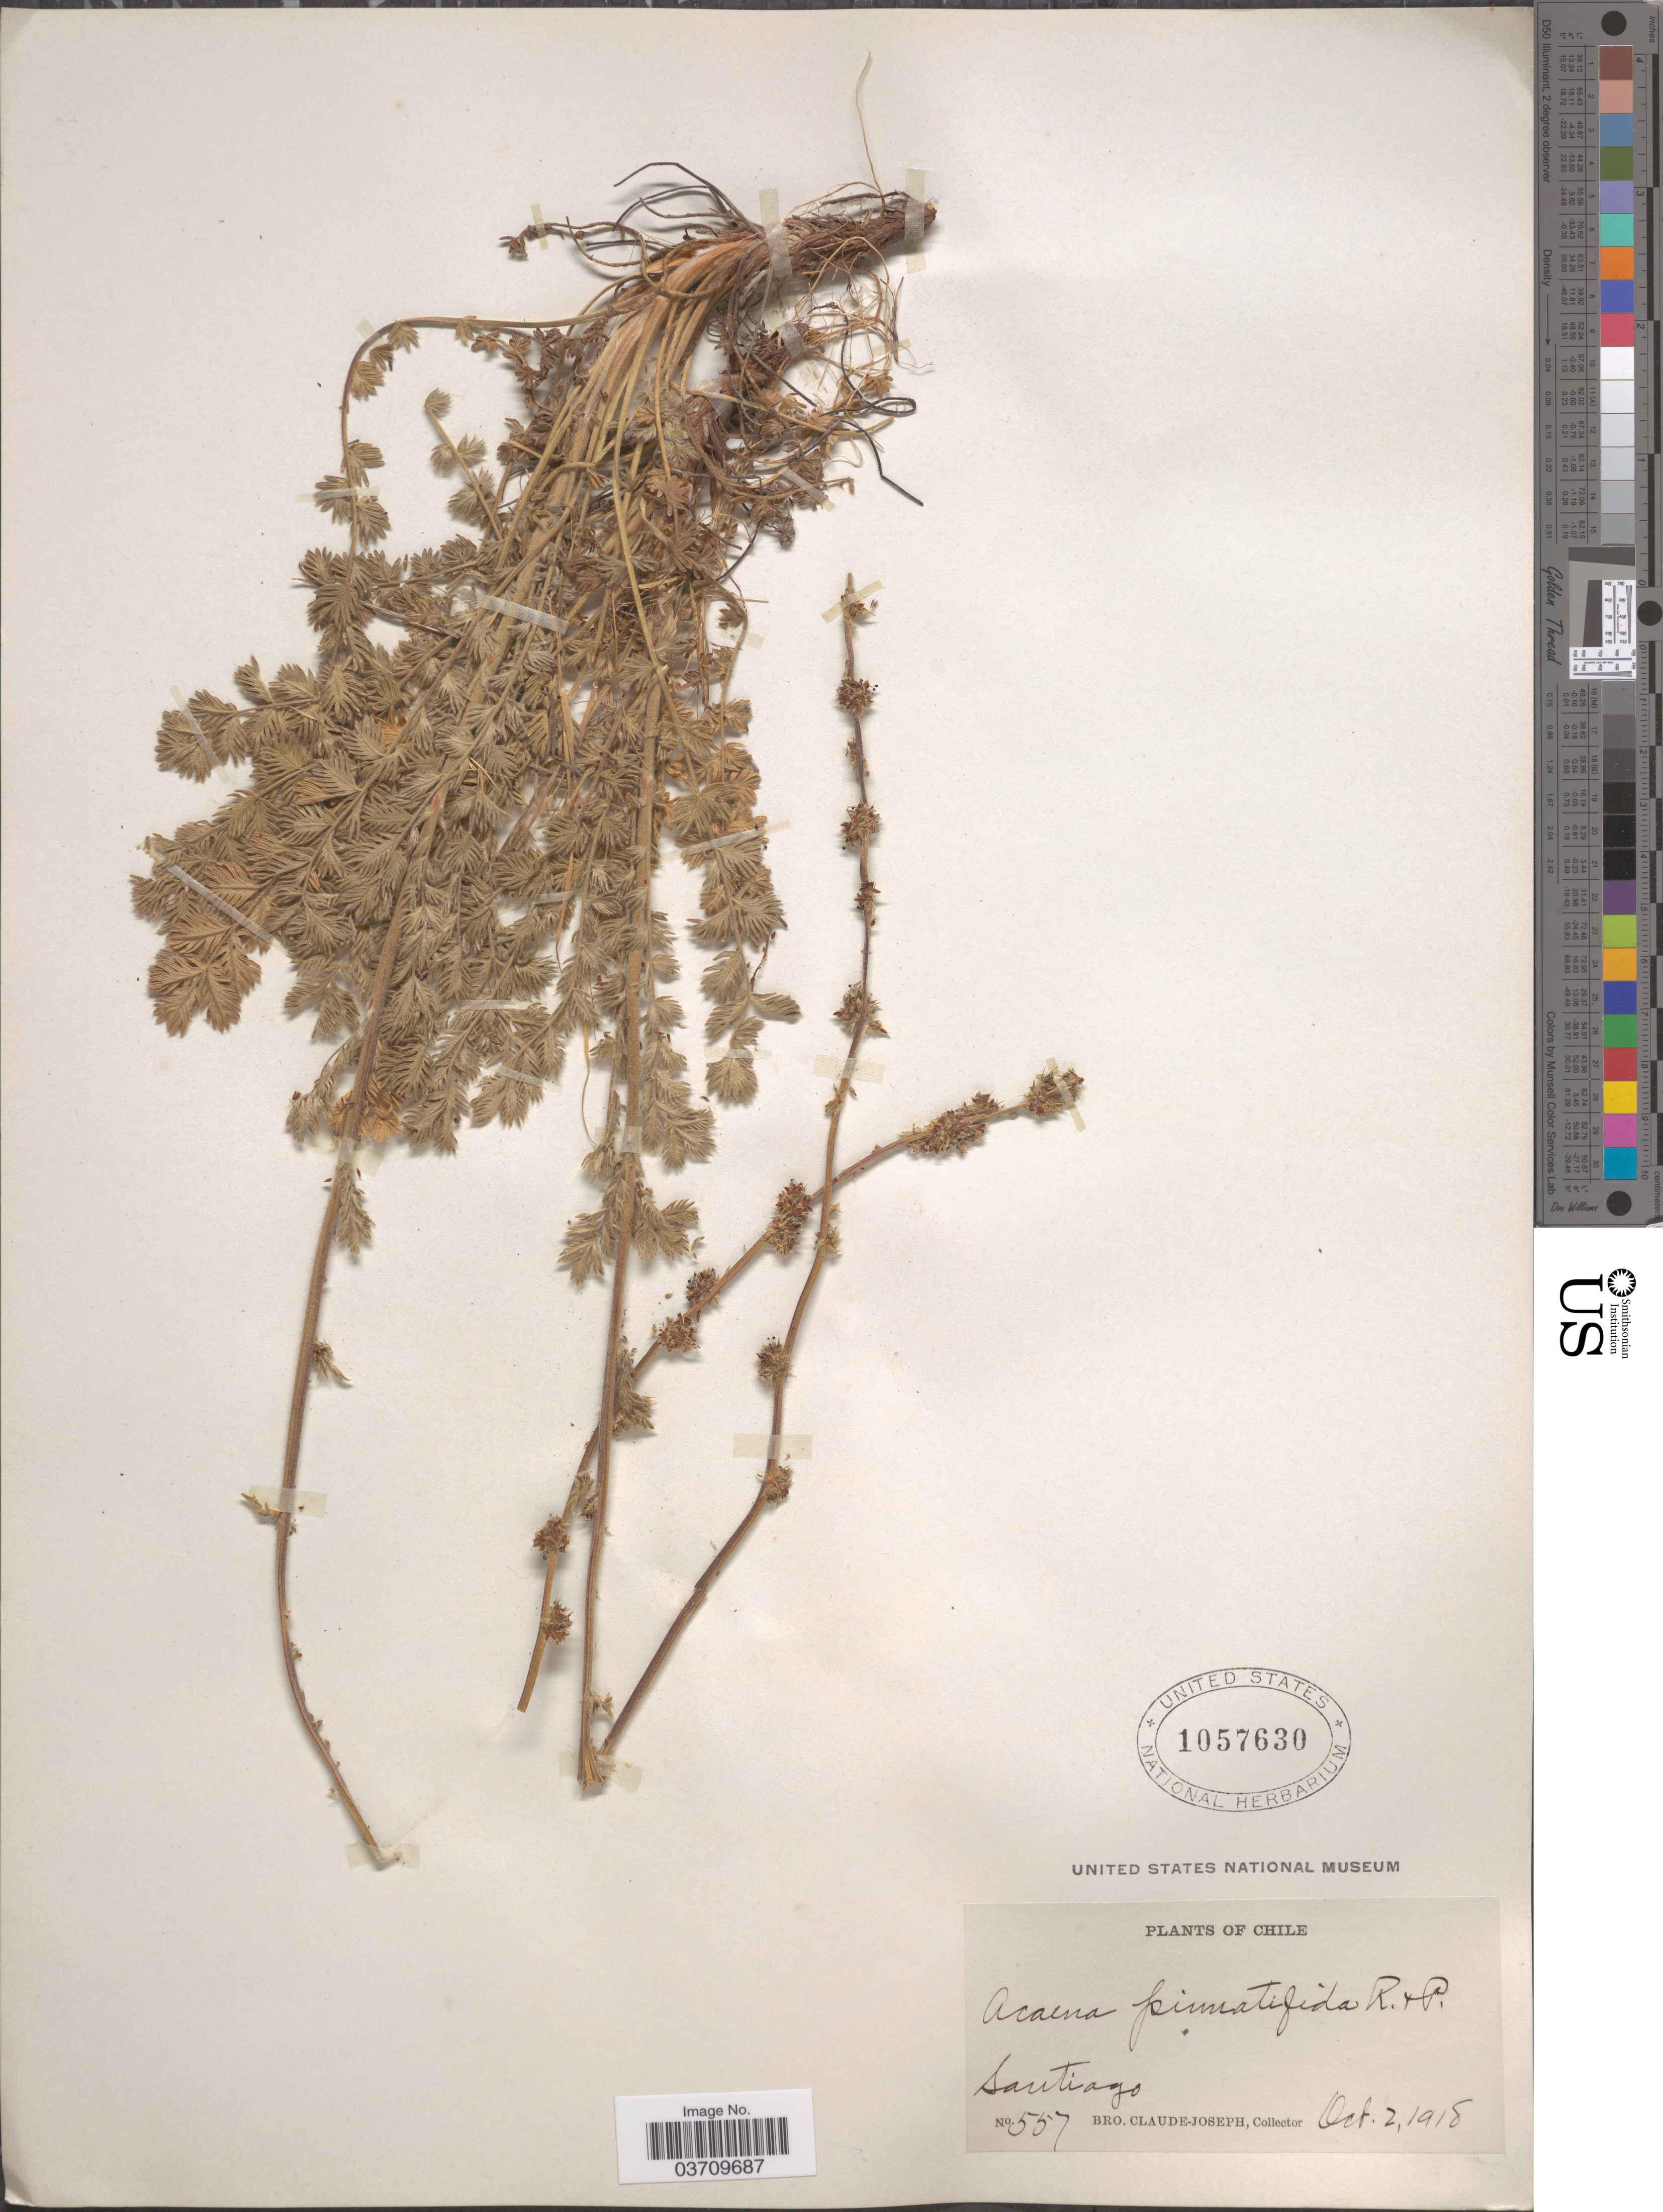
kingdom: Plantae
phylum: Tracheophyta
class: Magnoliopsida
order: Rosales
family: Rosaceae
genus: Acaena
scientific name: Acaena pinnatifida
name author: Ruiz & Pav.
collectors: Bro. Claude-Joseph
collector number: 557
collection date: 1918-10-02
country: Chile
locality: Santiago.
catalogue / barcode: US 1057630